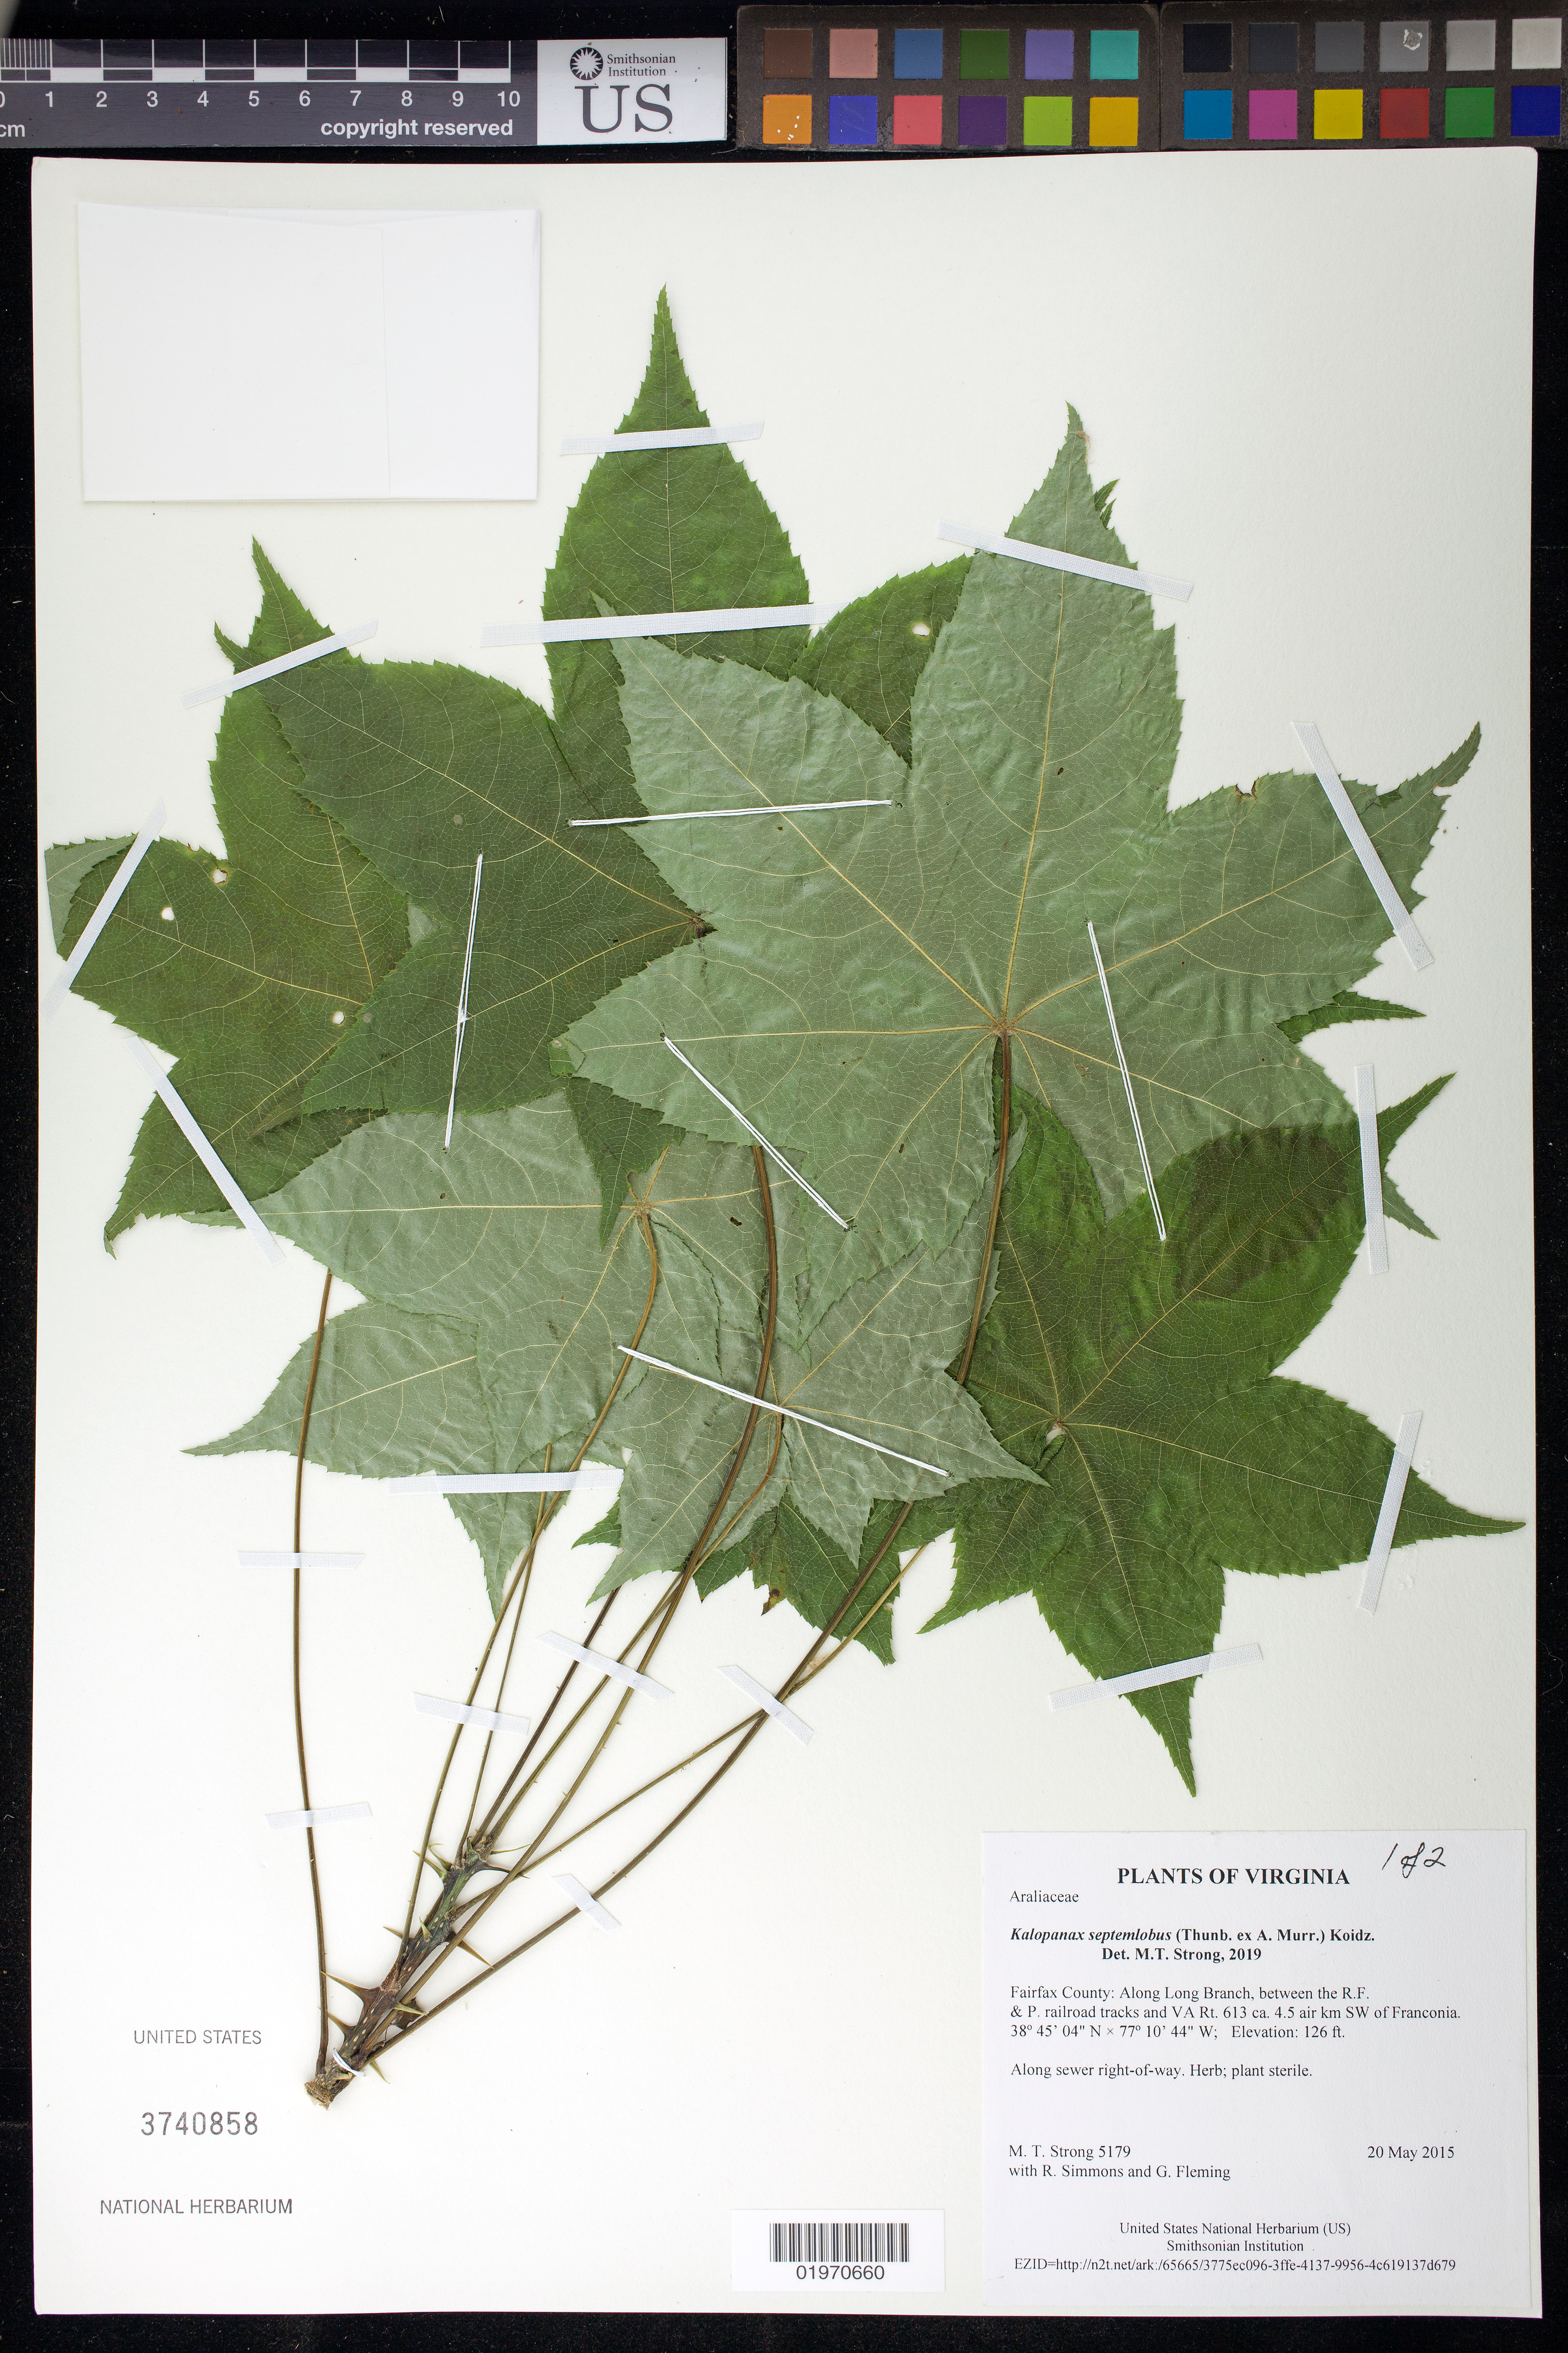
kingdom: Plantae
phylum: Tracheophyta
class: Magnoliopsida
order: Apiales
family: Araliaceae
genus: Kalopanax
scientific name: Kalopanax septemlobus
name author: (Thunb.) Koidz.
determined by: Strong, Mark T., (BOT), Smithsonian Institution - National Museum of Natural History (UNITED STATES)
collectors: M. T. Strong, R. Simmons & G. Fleming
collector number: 5179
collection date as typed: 20 May 2015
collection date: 2015-05-20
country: United States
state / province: Virginia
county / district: Fairfax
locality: Along Long Branch, between the R.F. & P. railroad tracks and VA Rt 613, ca. 4.5 km SW of Franconia.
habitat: Along sewer right-of-way.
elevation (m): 38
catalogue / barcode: US 3740858